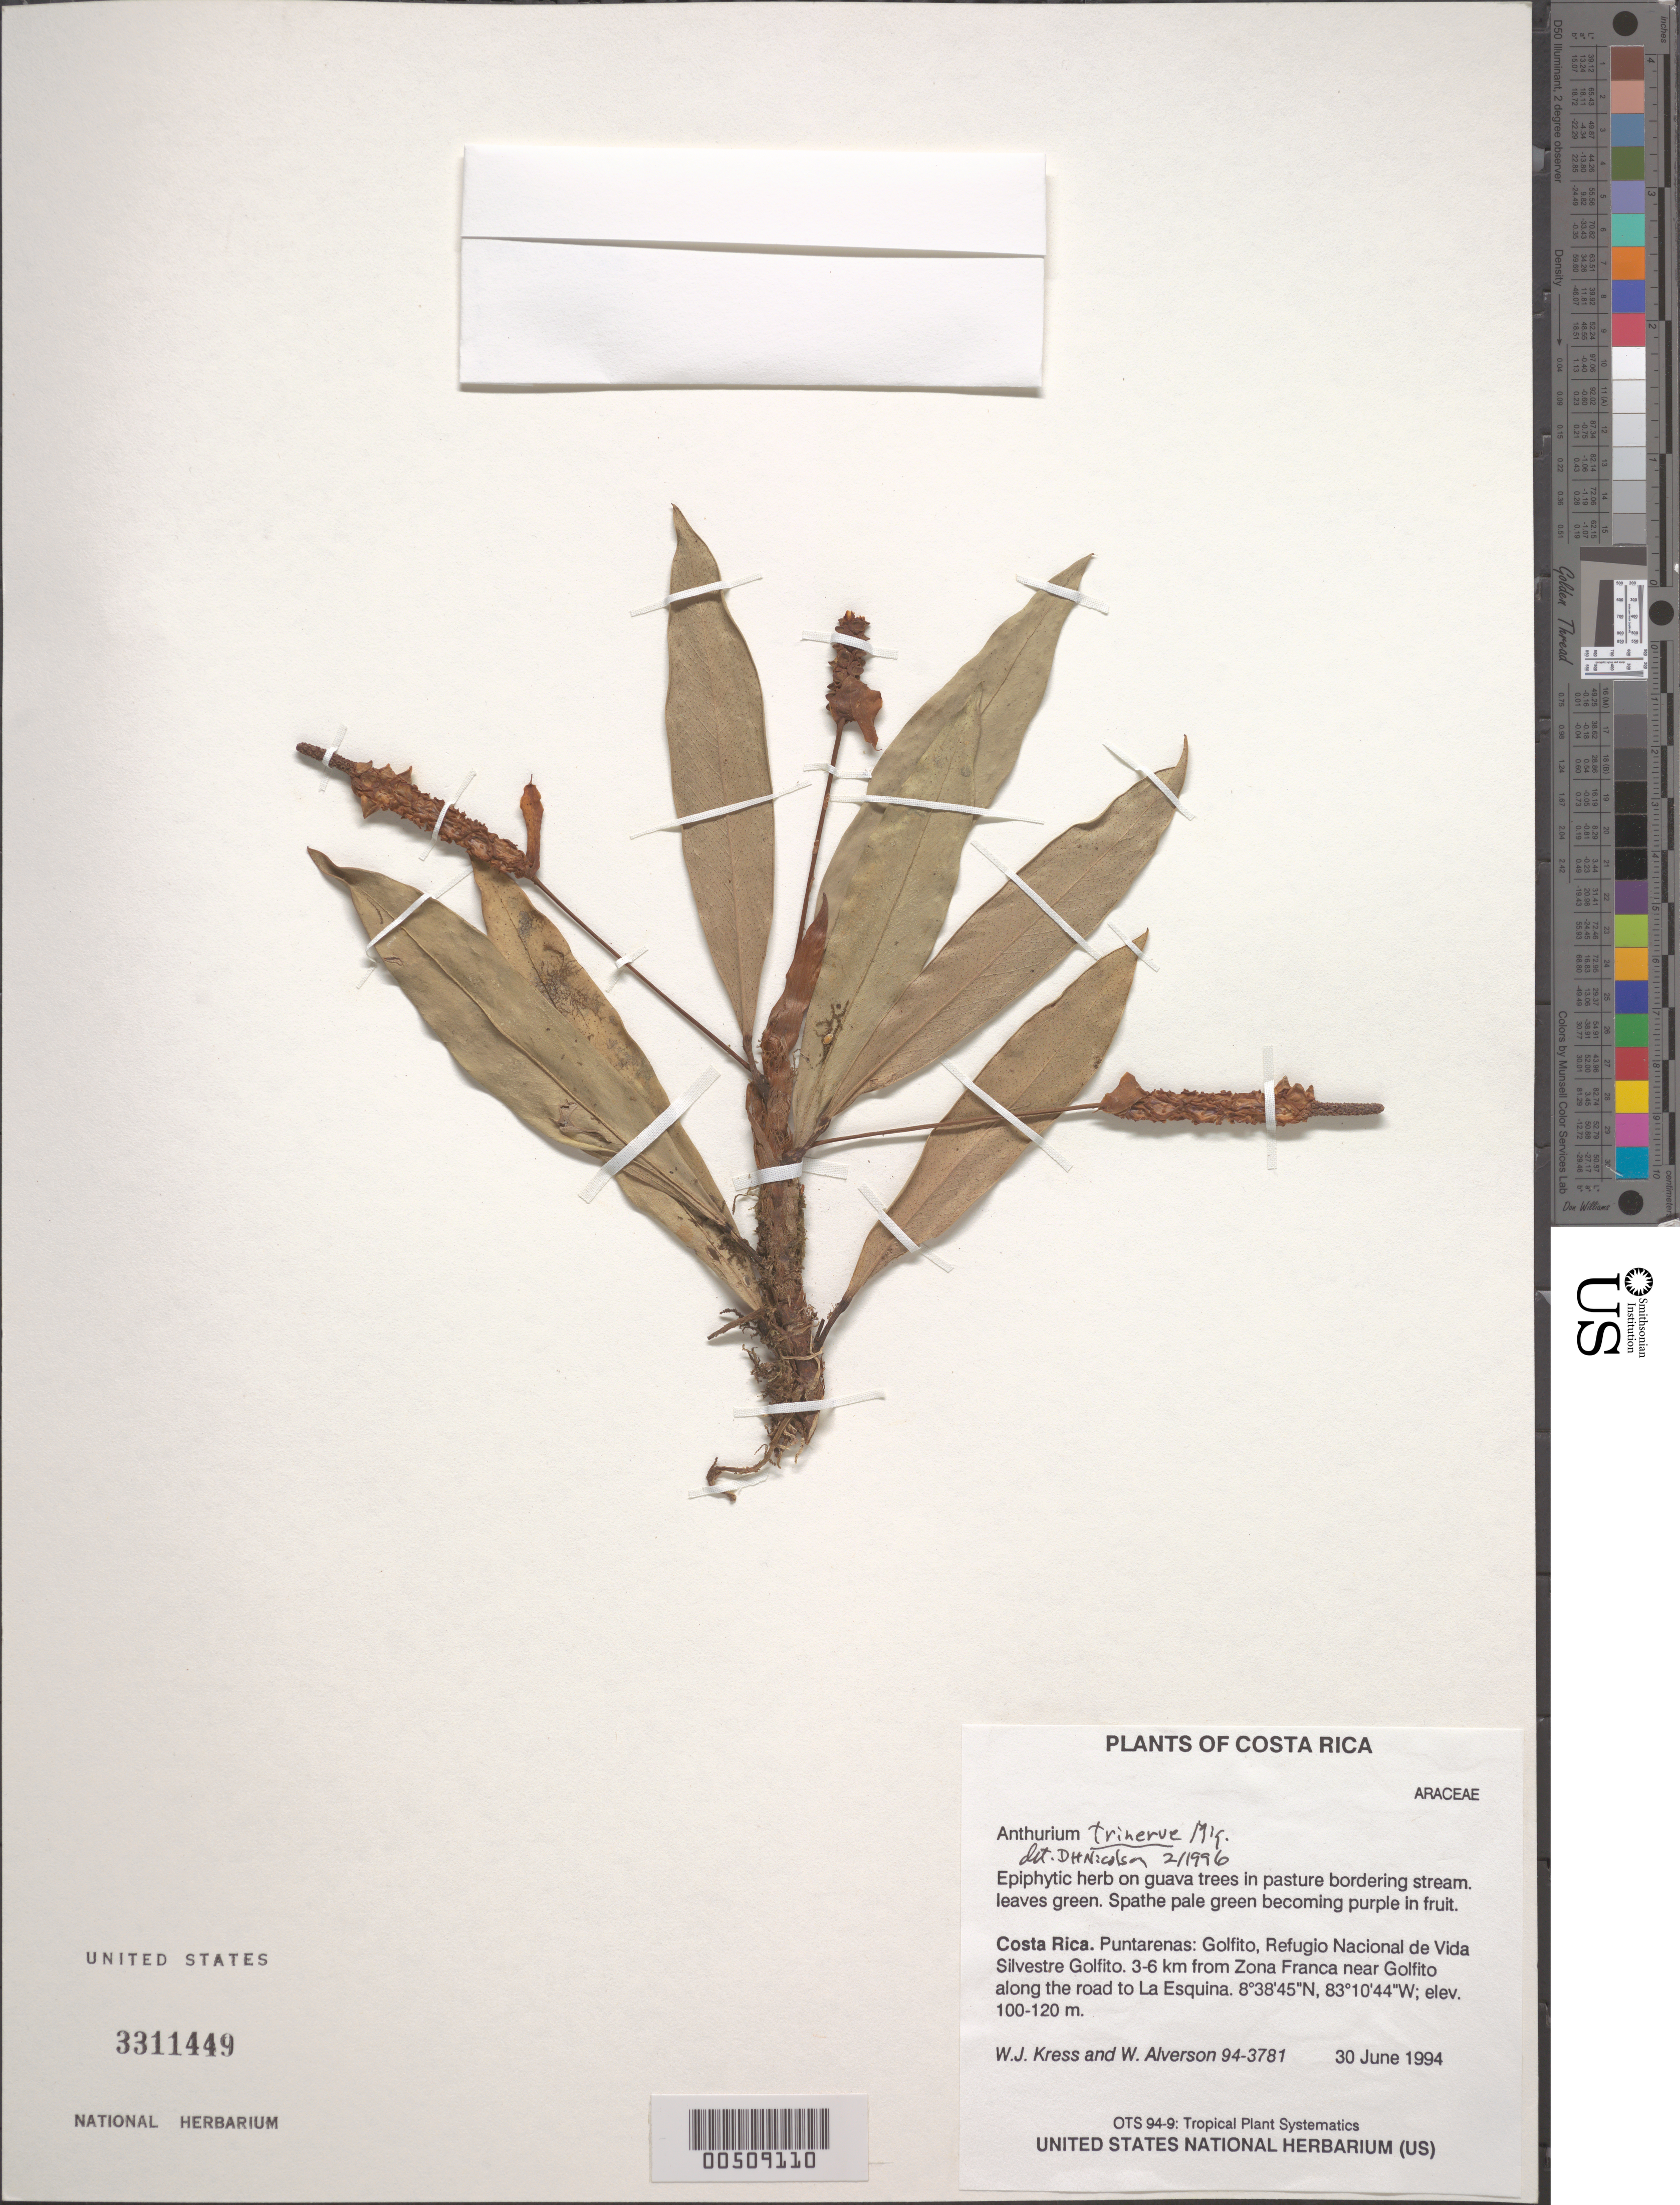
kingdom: Plantae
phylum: Tracheophyta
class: Liliopsida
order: Alismatales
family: Araceae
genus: Anthurium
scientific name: Anthurium trinerve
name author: Miq.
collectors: W. J. Kress & W. S. Alverson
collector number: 94-3781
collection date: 1994-06-30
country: Costa Rica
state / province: Puntarenas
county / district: Golfito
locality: Refugio Nacional de Vida Silvestre Golfito. 3-6 km from Zona Franca near Golfito along the road to La Esquina.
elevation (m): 100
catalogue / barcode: US 3311449